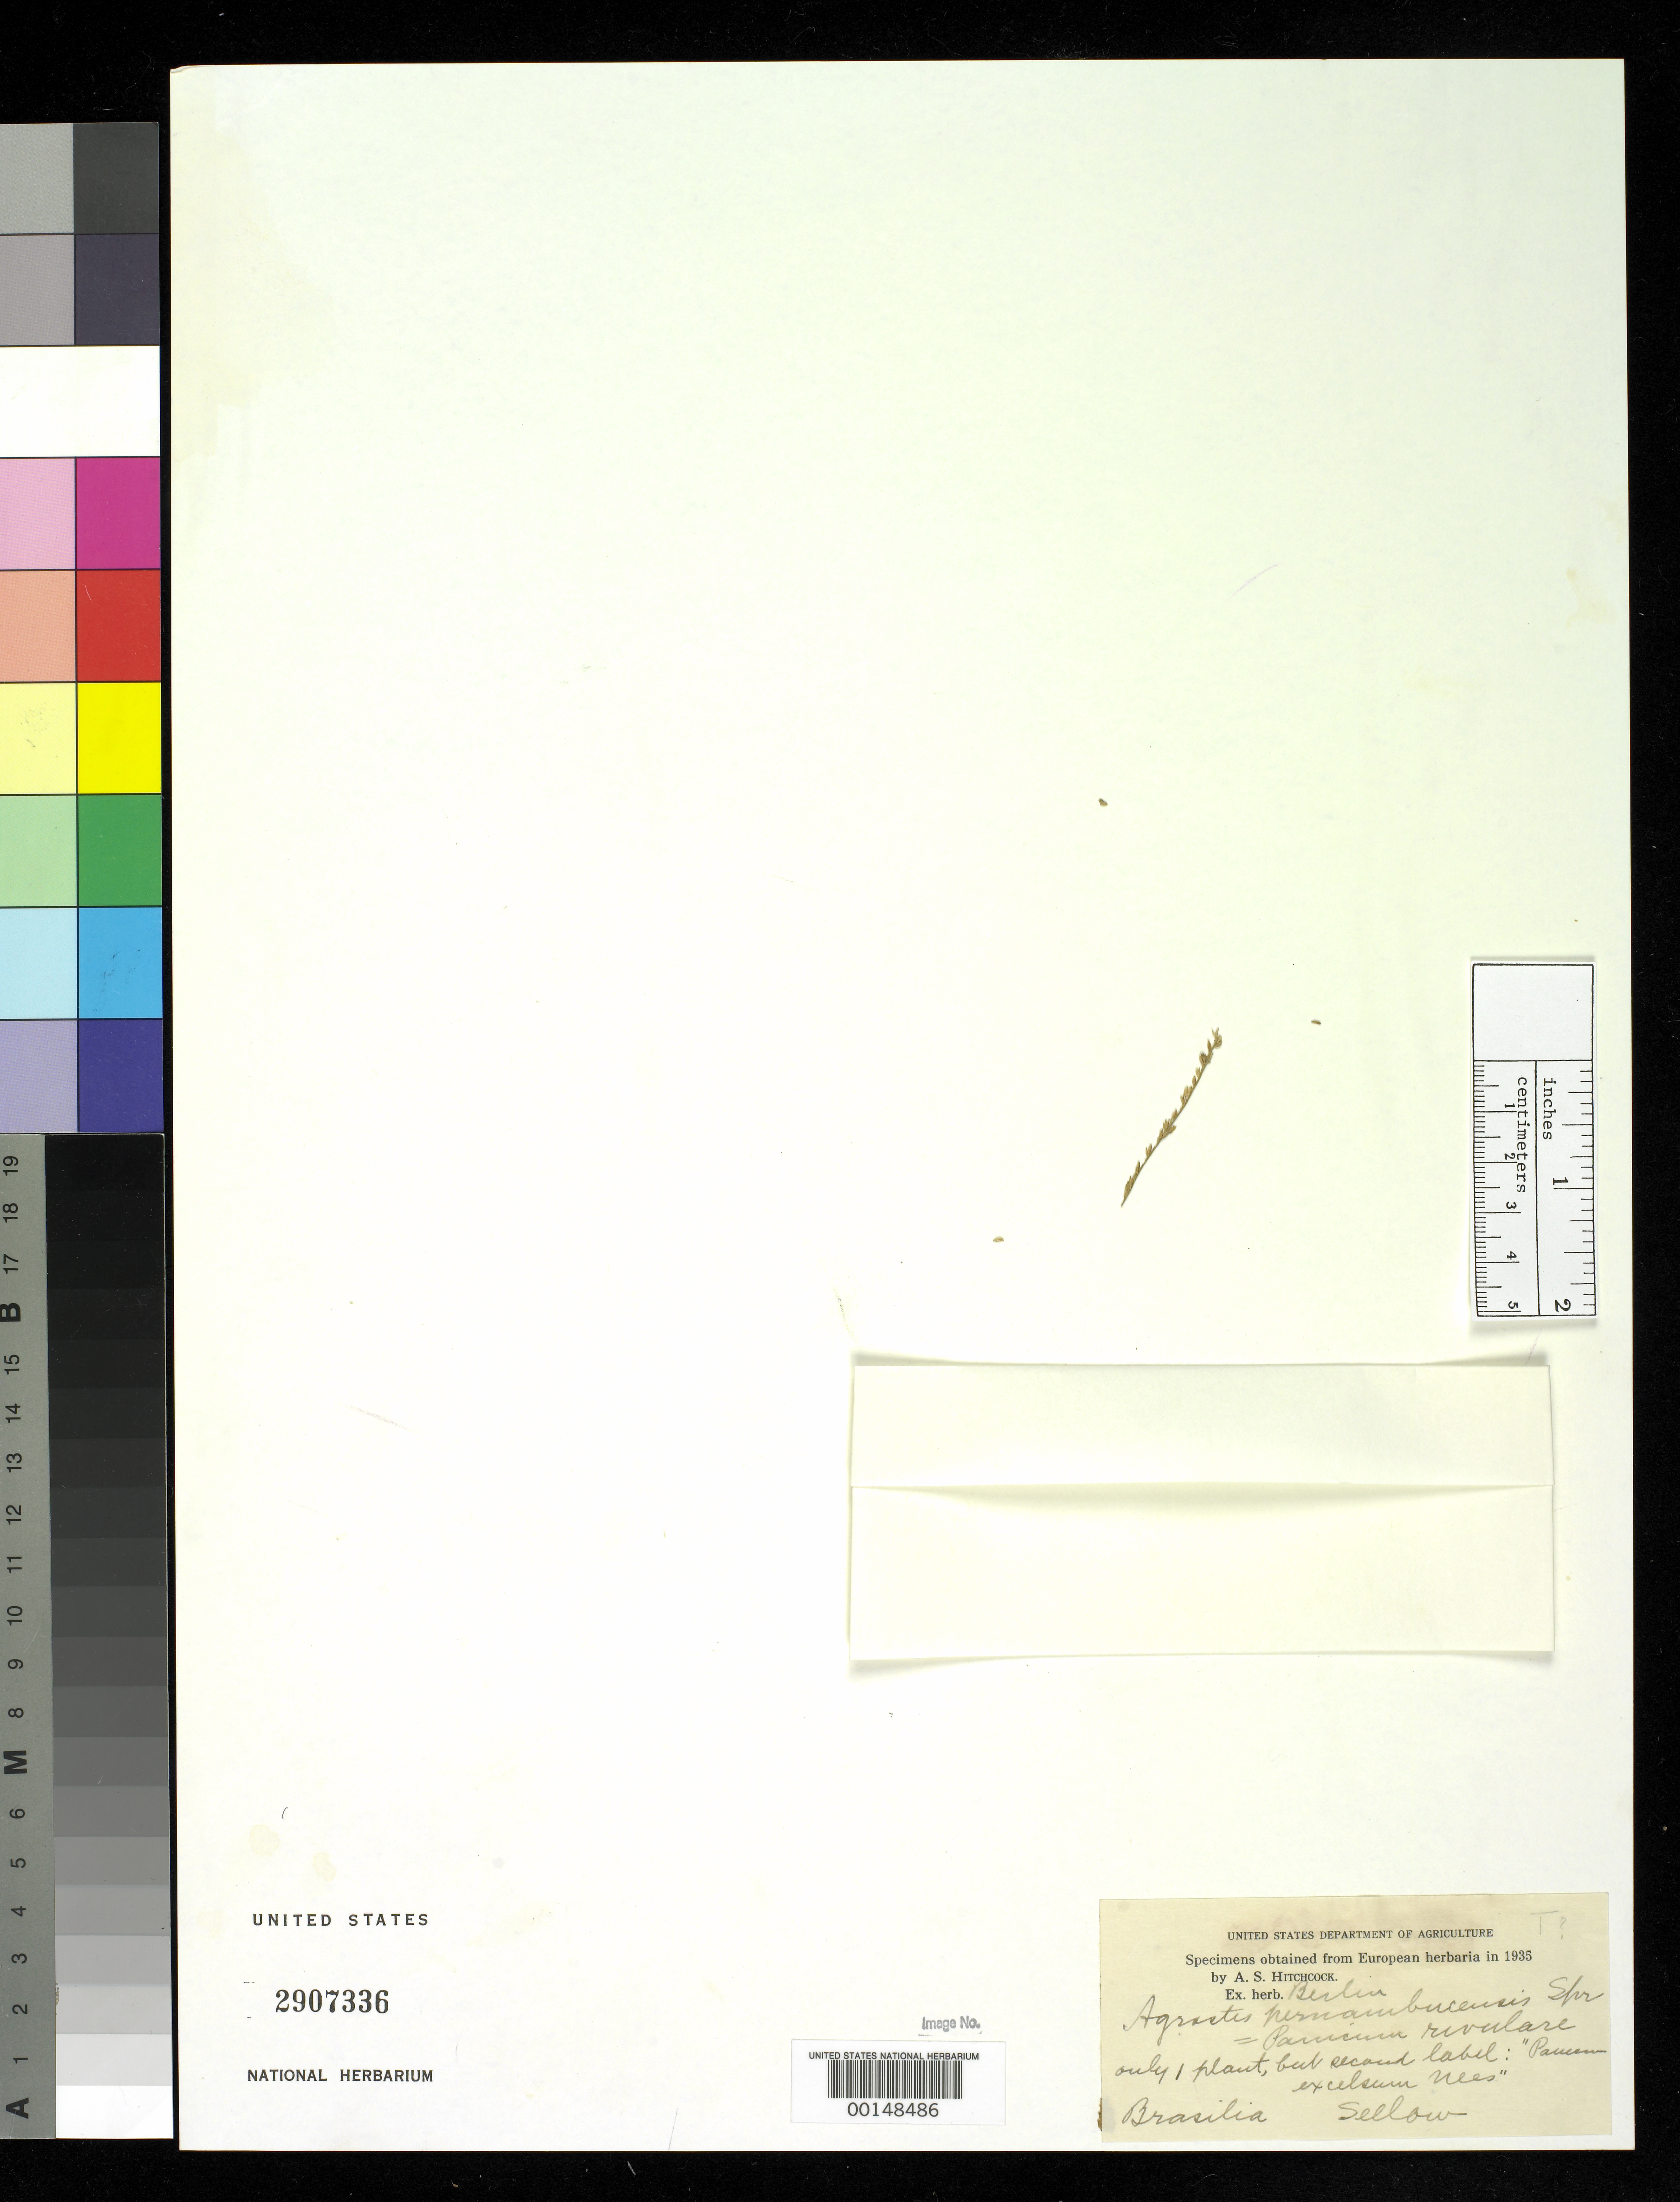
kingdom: Plantae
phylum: Tracheophyta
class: Liliopsida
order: Poales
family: Poaceae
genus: Panicum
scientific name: Panicum excelsum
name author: Nees in Mart.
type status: Type Fragment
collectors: F. Sellow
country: Brazil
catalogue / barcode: US 2907336